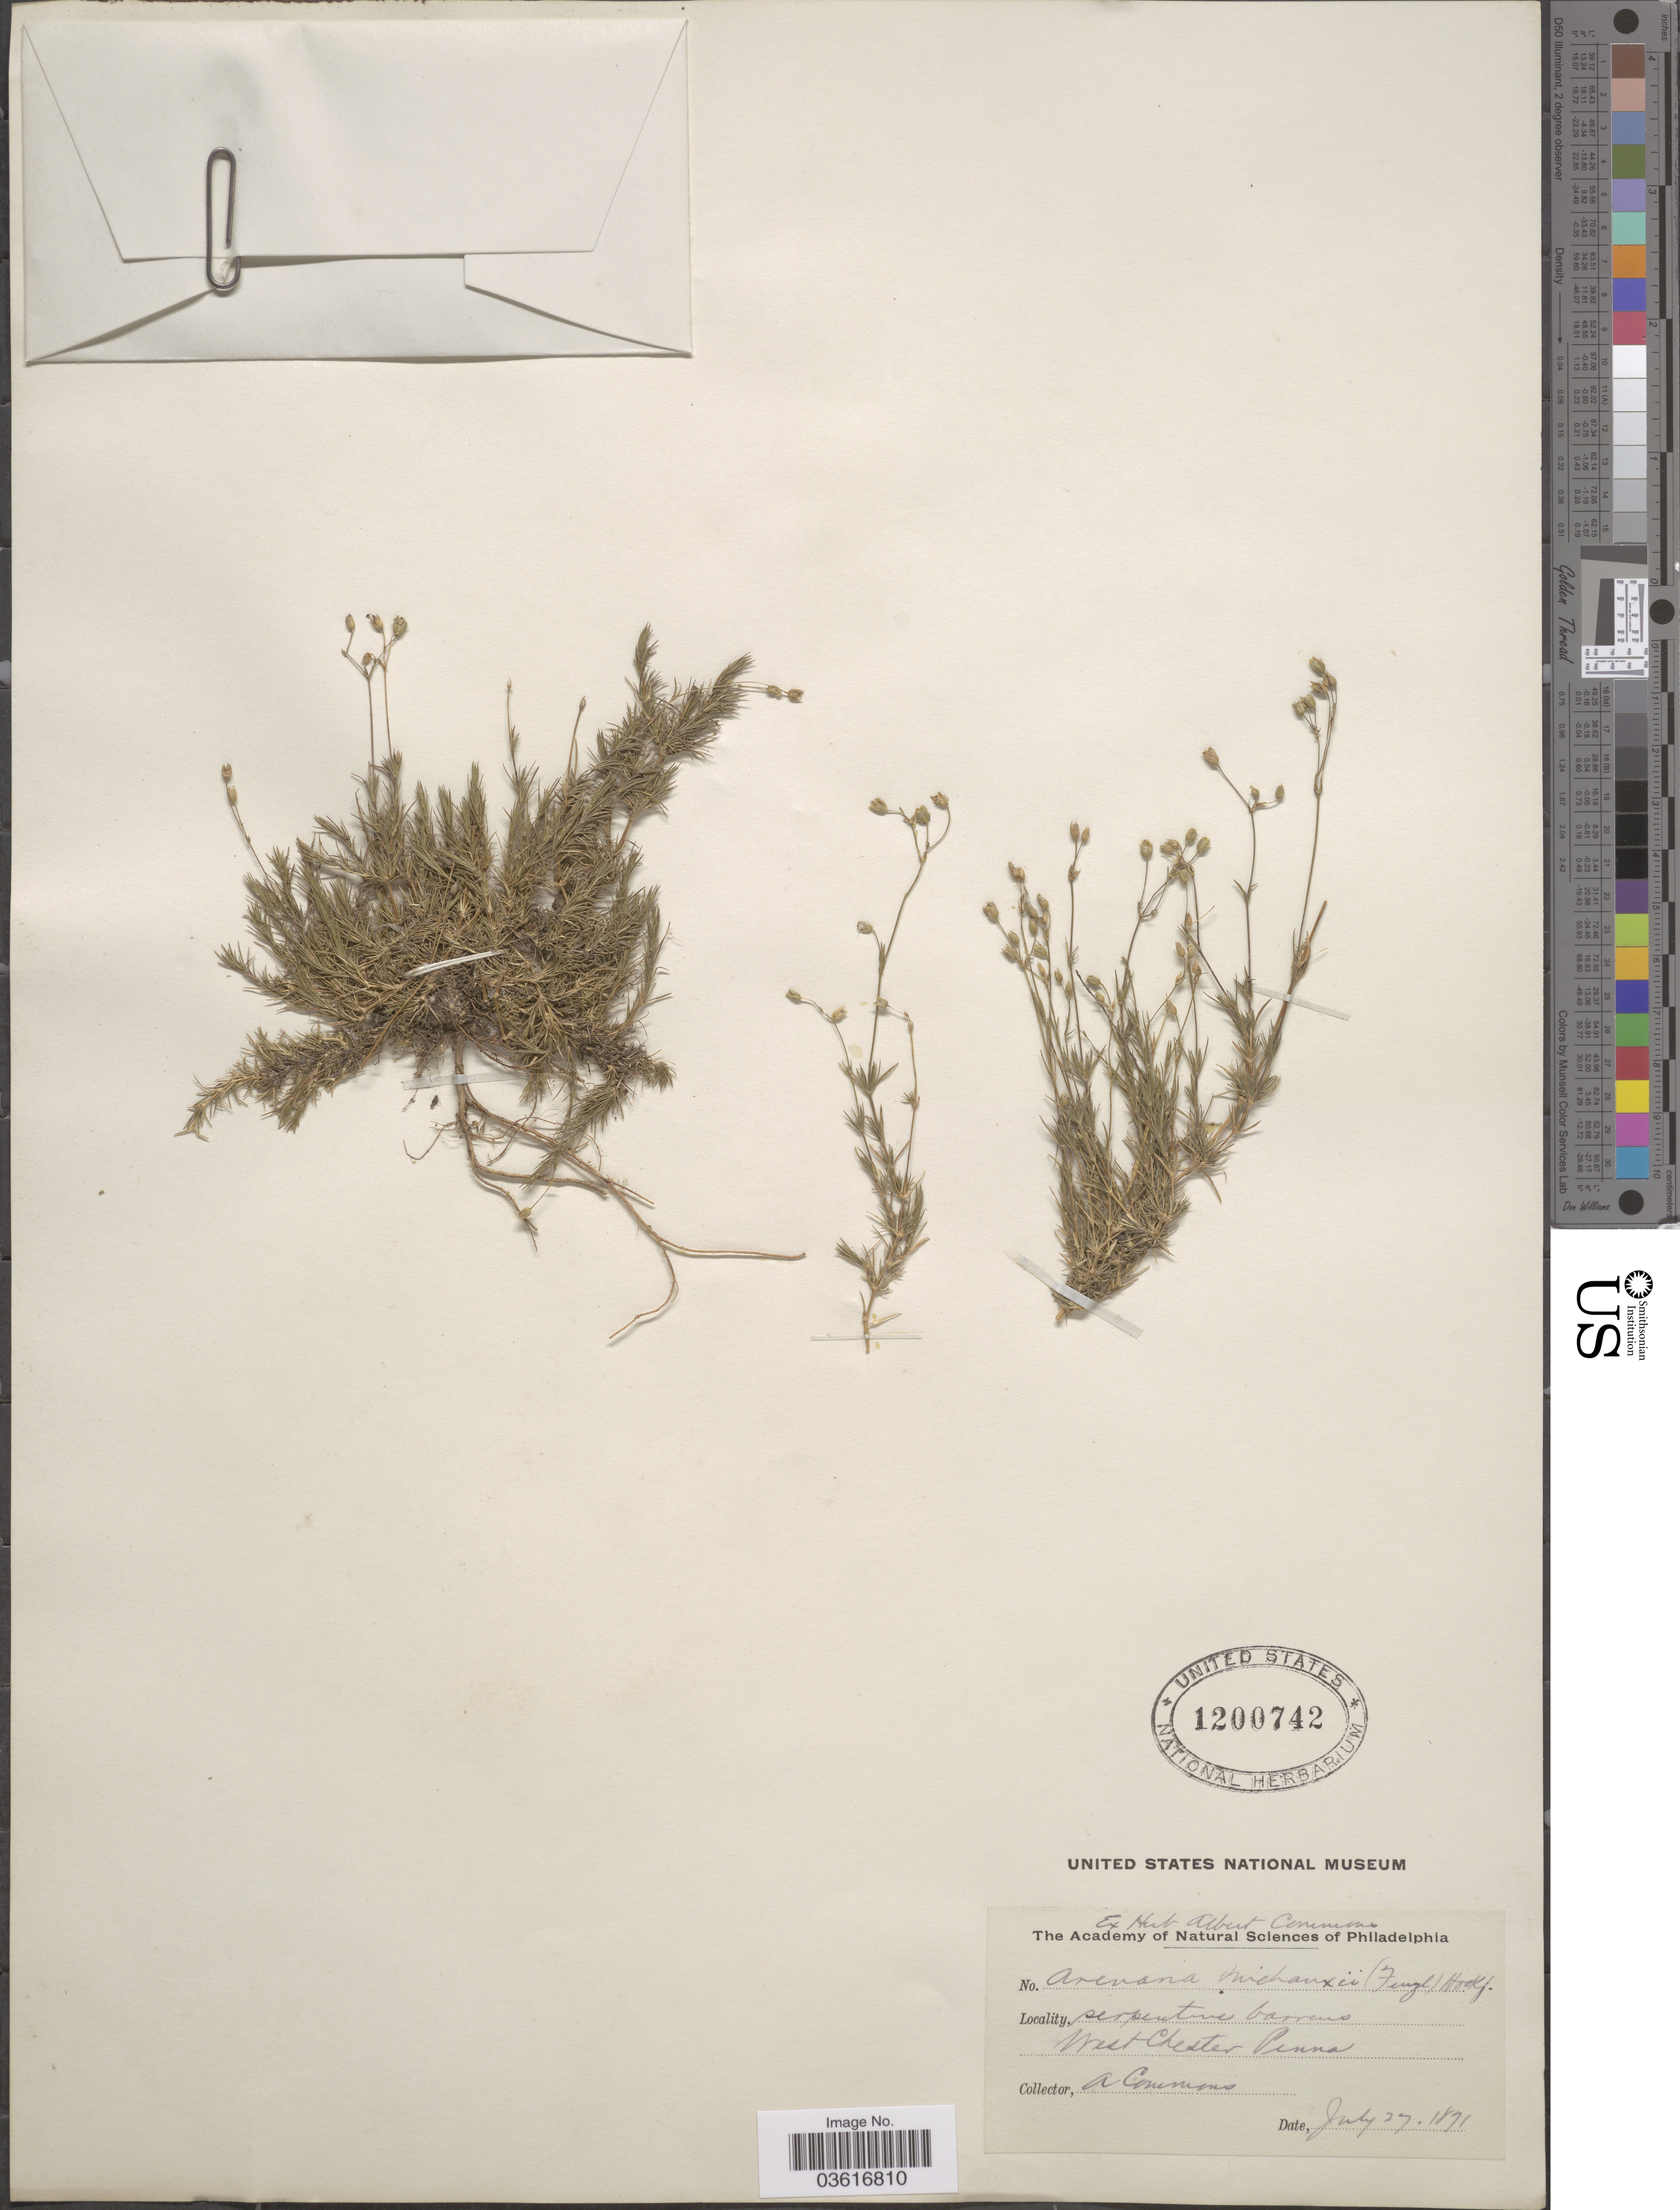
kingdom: Plantae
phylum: Tracheophyta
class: Magnoliopsida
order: Caryophyllales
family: Caryophyllaceae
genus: Minuartia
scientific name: Minuartia stricta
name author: (Sw.) Hiern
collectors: A. Commons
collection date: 1871-07-27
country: United States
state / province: Pennsylvania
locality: West Chester.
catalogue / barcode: US 1200742